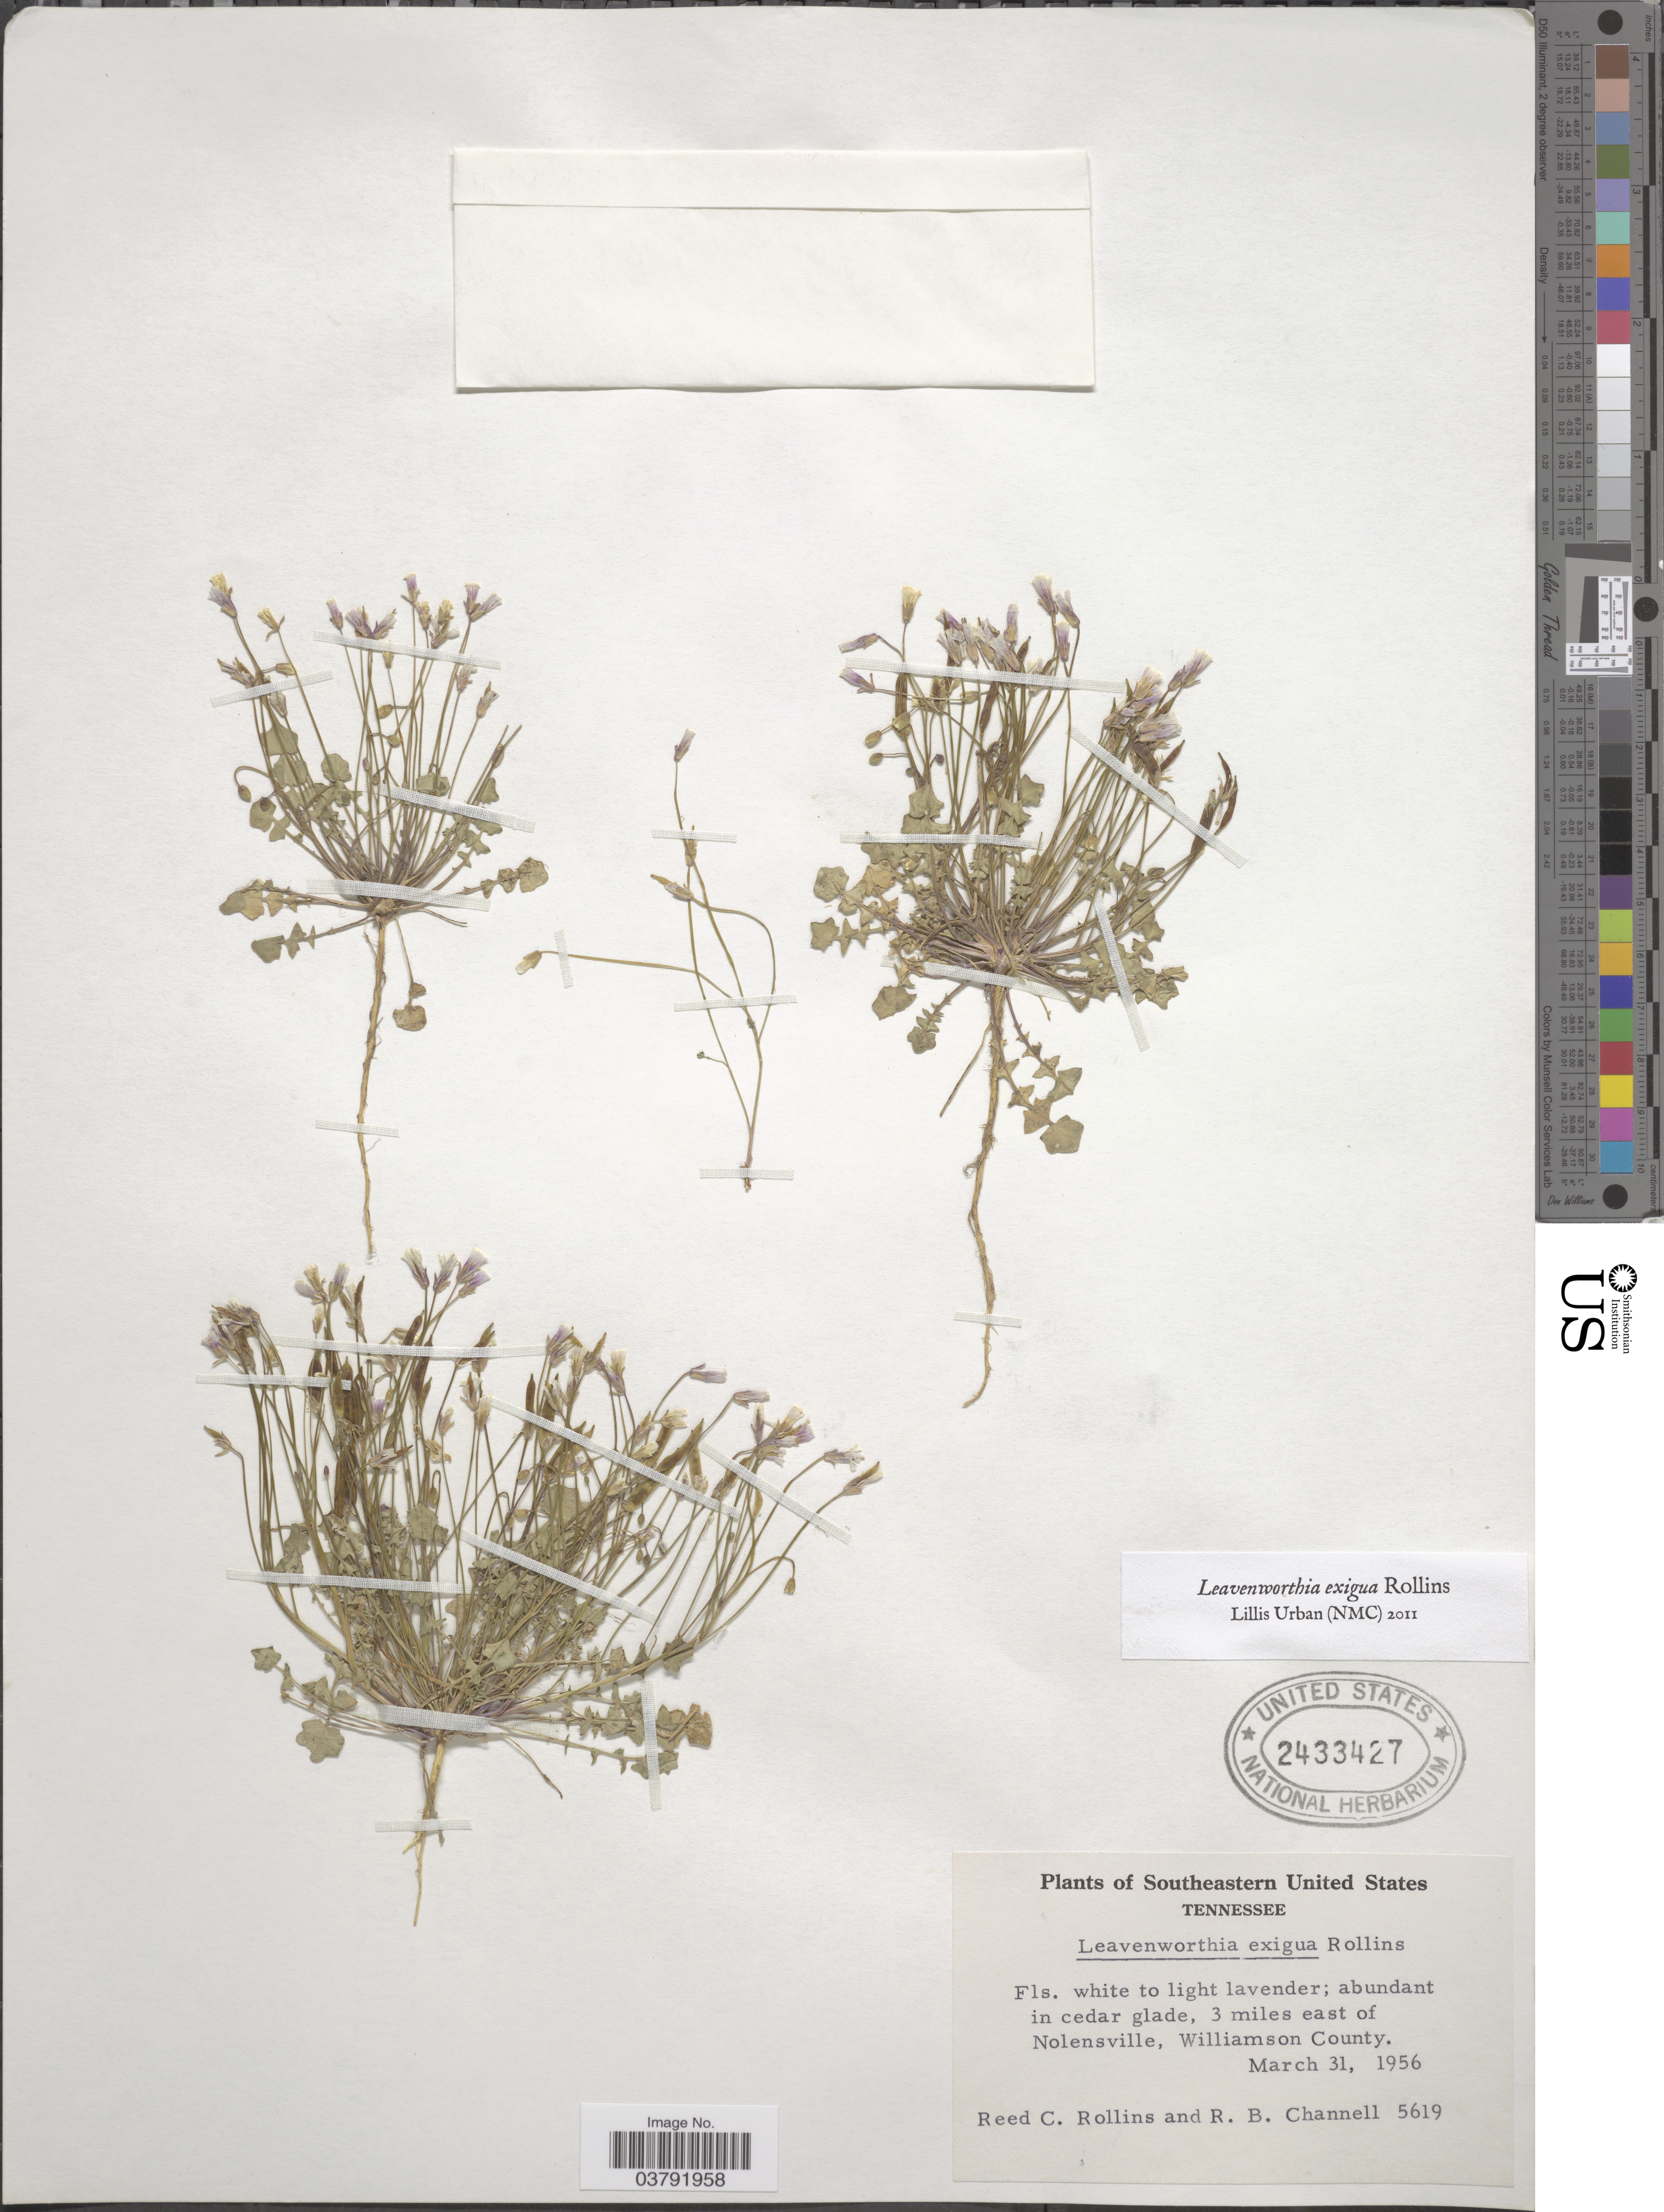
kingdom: Plantae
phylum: Tracheophyta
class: Magnoliopsida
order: Brassicales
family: Brassicaceae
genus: Leavenworthia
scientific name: Leavenworthia exigua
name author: Rollins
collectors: R. C. Rollins & R. B. Channell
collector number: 5619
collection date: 1956-03-31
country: United States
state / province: Tennessee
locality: Southeastern United States. 3 miles east of Nolensville, Williamson County.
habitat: abundant in cedar glade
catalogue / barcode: US 2433427